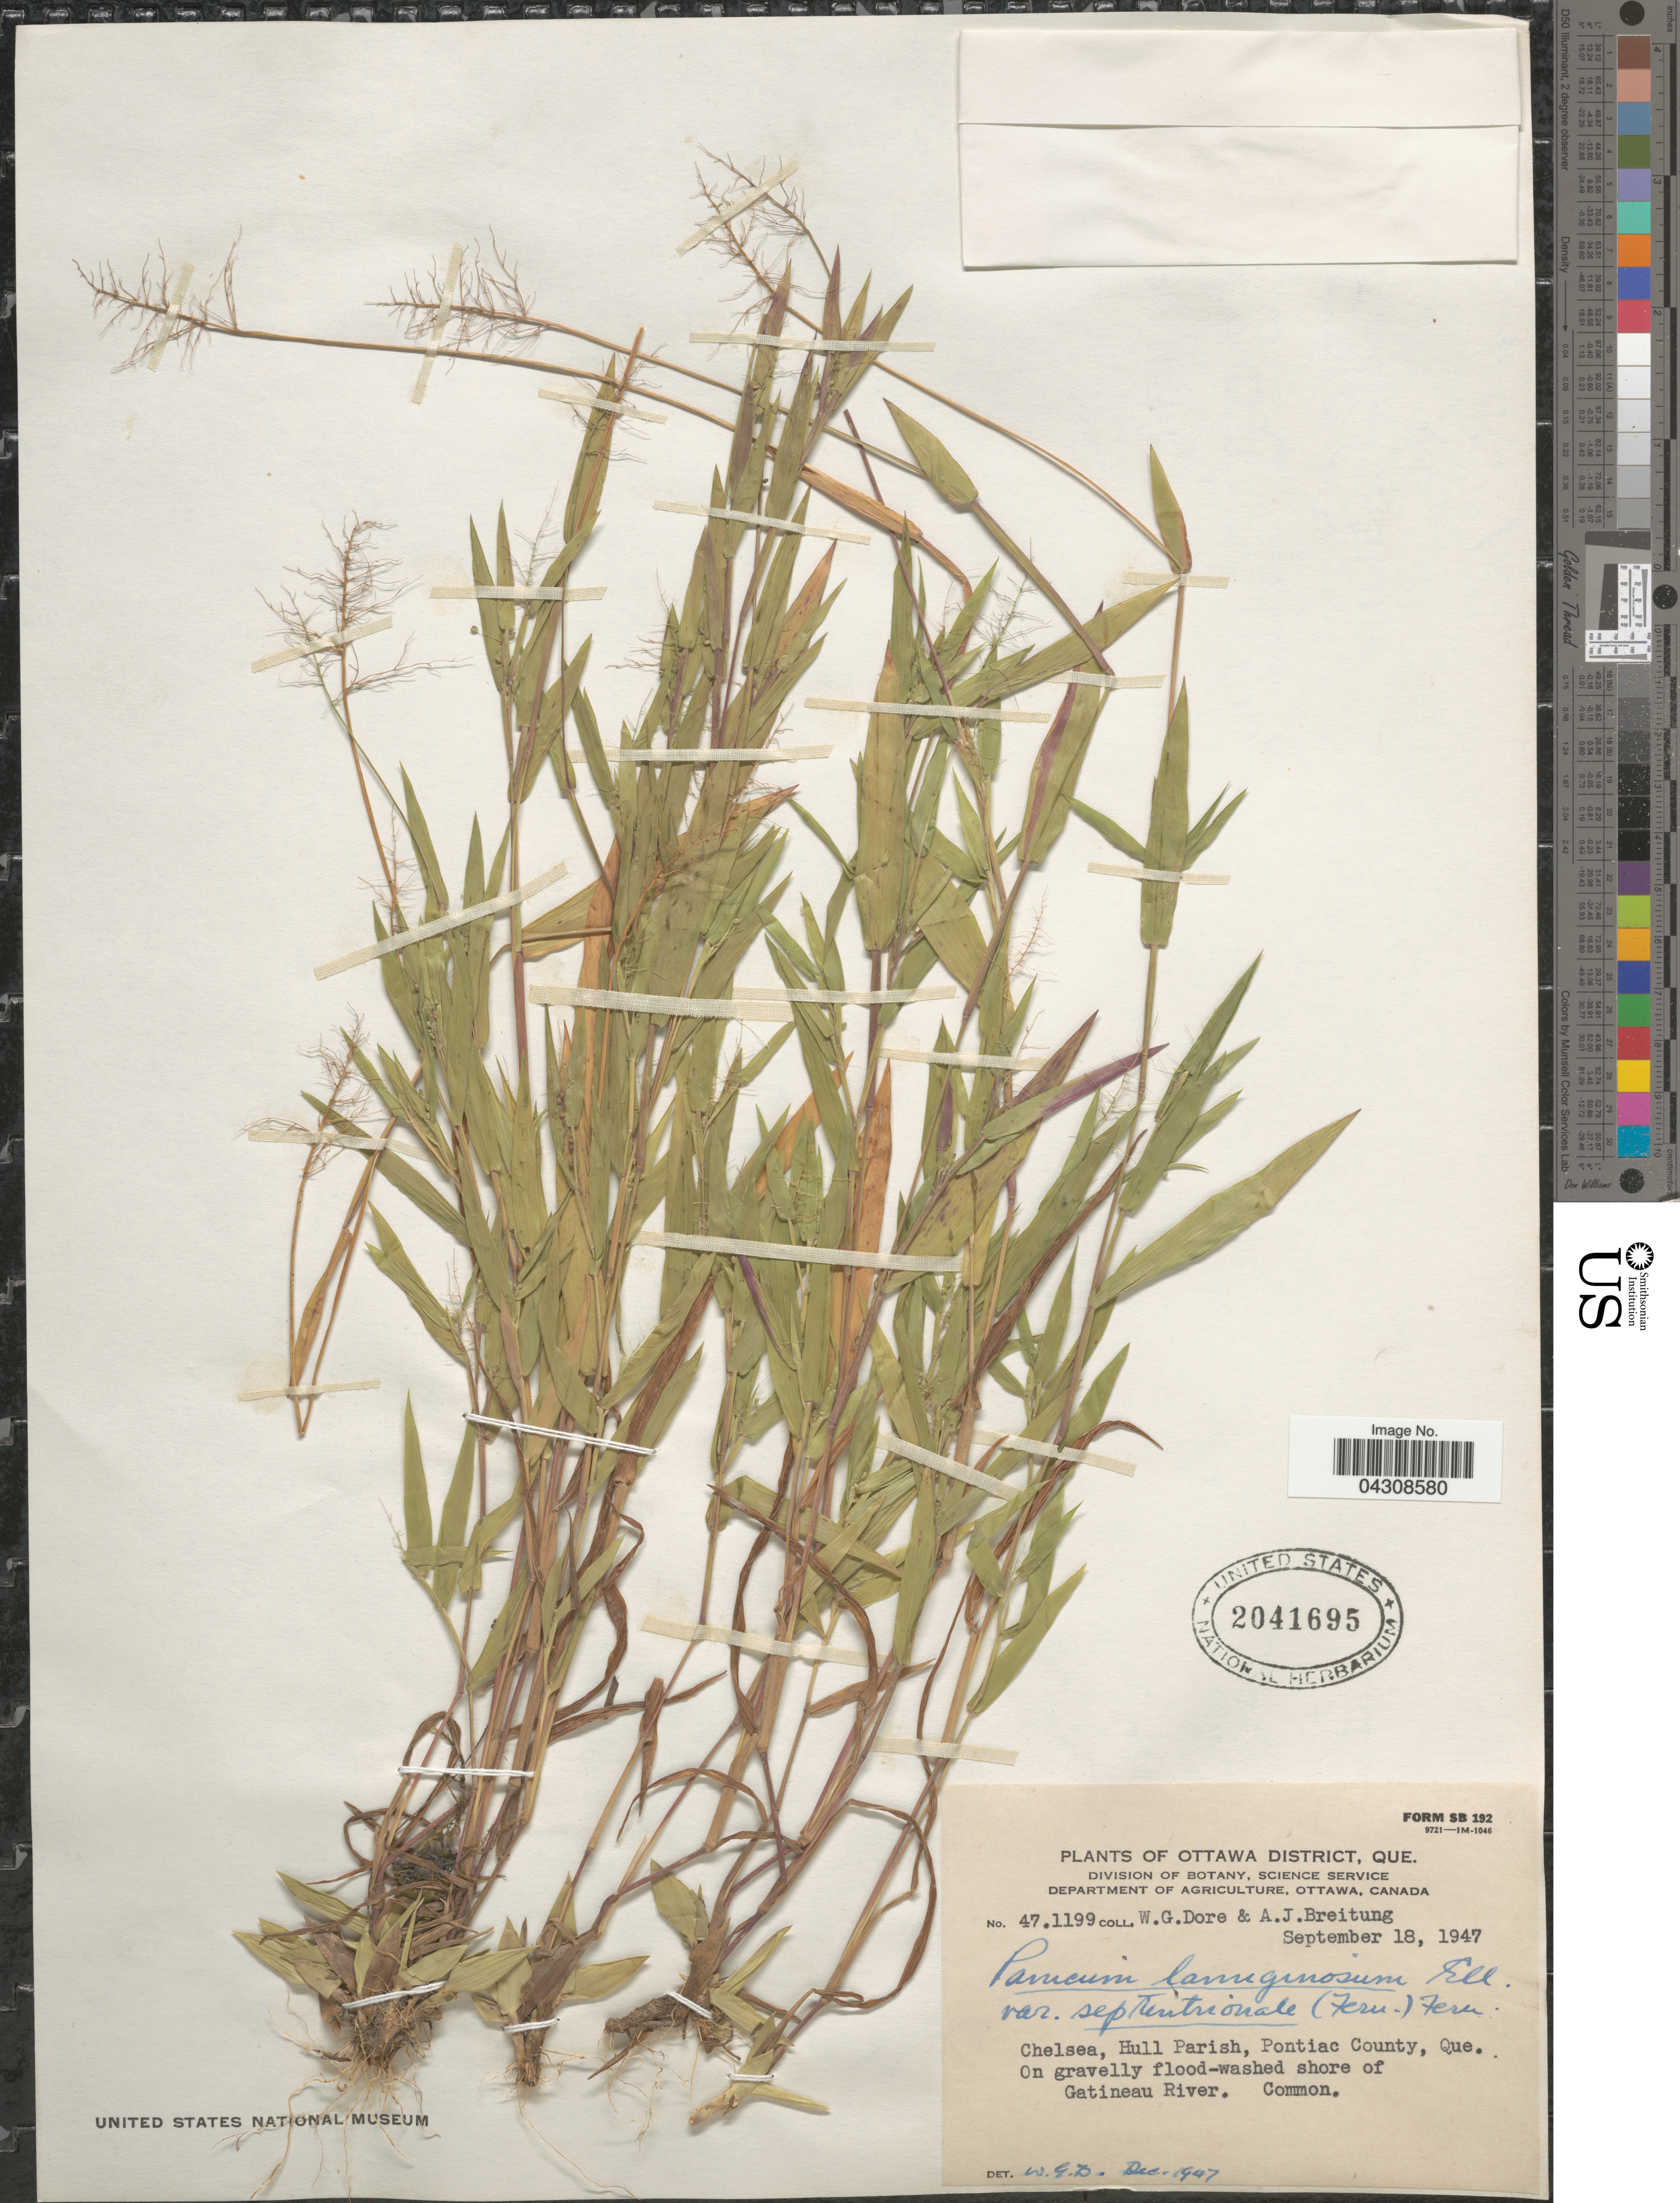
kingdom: Plantae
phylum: Tracheophyta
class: Liliopsida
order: Poales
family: Poaceae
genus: Dichanthelium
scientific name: Dichanthelium acuminatum var. acuminatum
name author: (Sw.) Gould & C.A. Clark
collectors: W. Dore & A. Breitung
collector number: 471199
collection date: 1947-09-18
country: Canada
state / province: Quebec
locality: Ottawa District. Chelsea, Hull Parish, Pontiac County. On gravelly flood-washed shore of Gatineau River.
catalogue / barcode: US 2041695